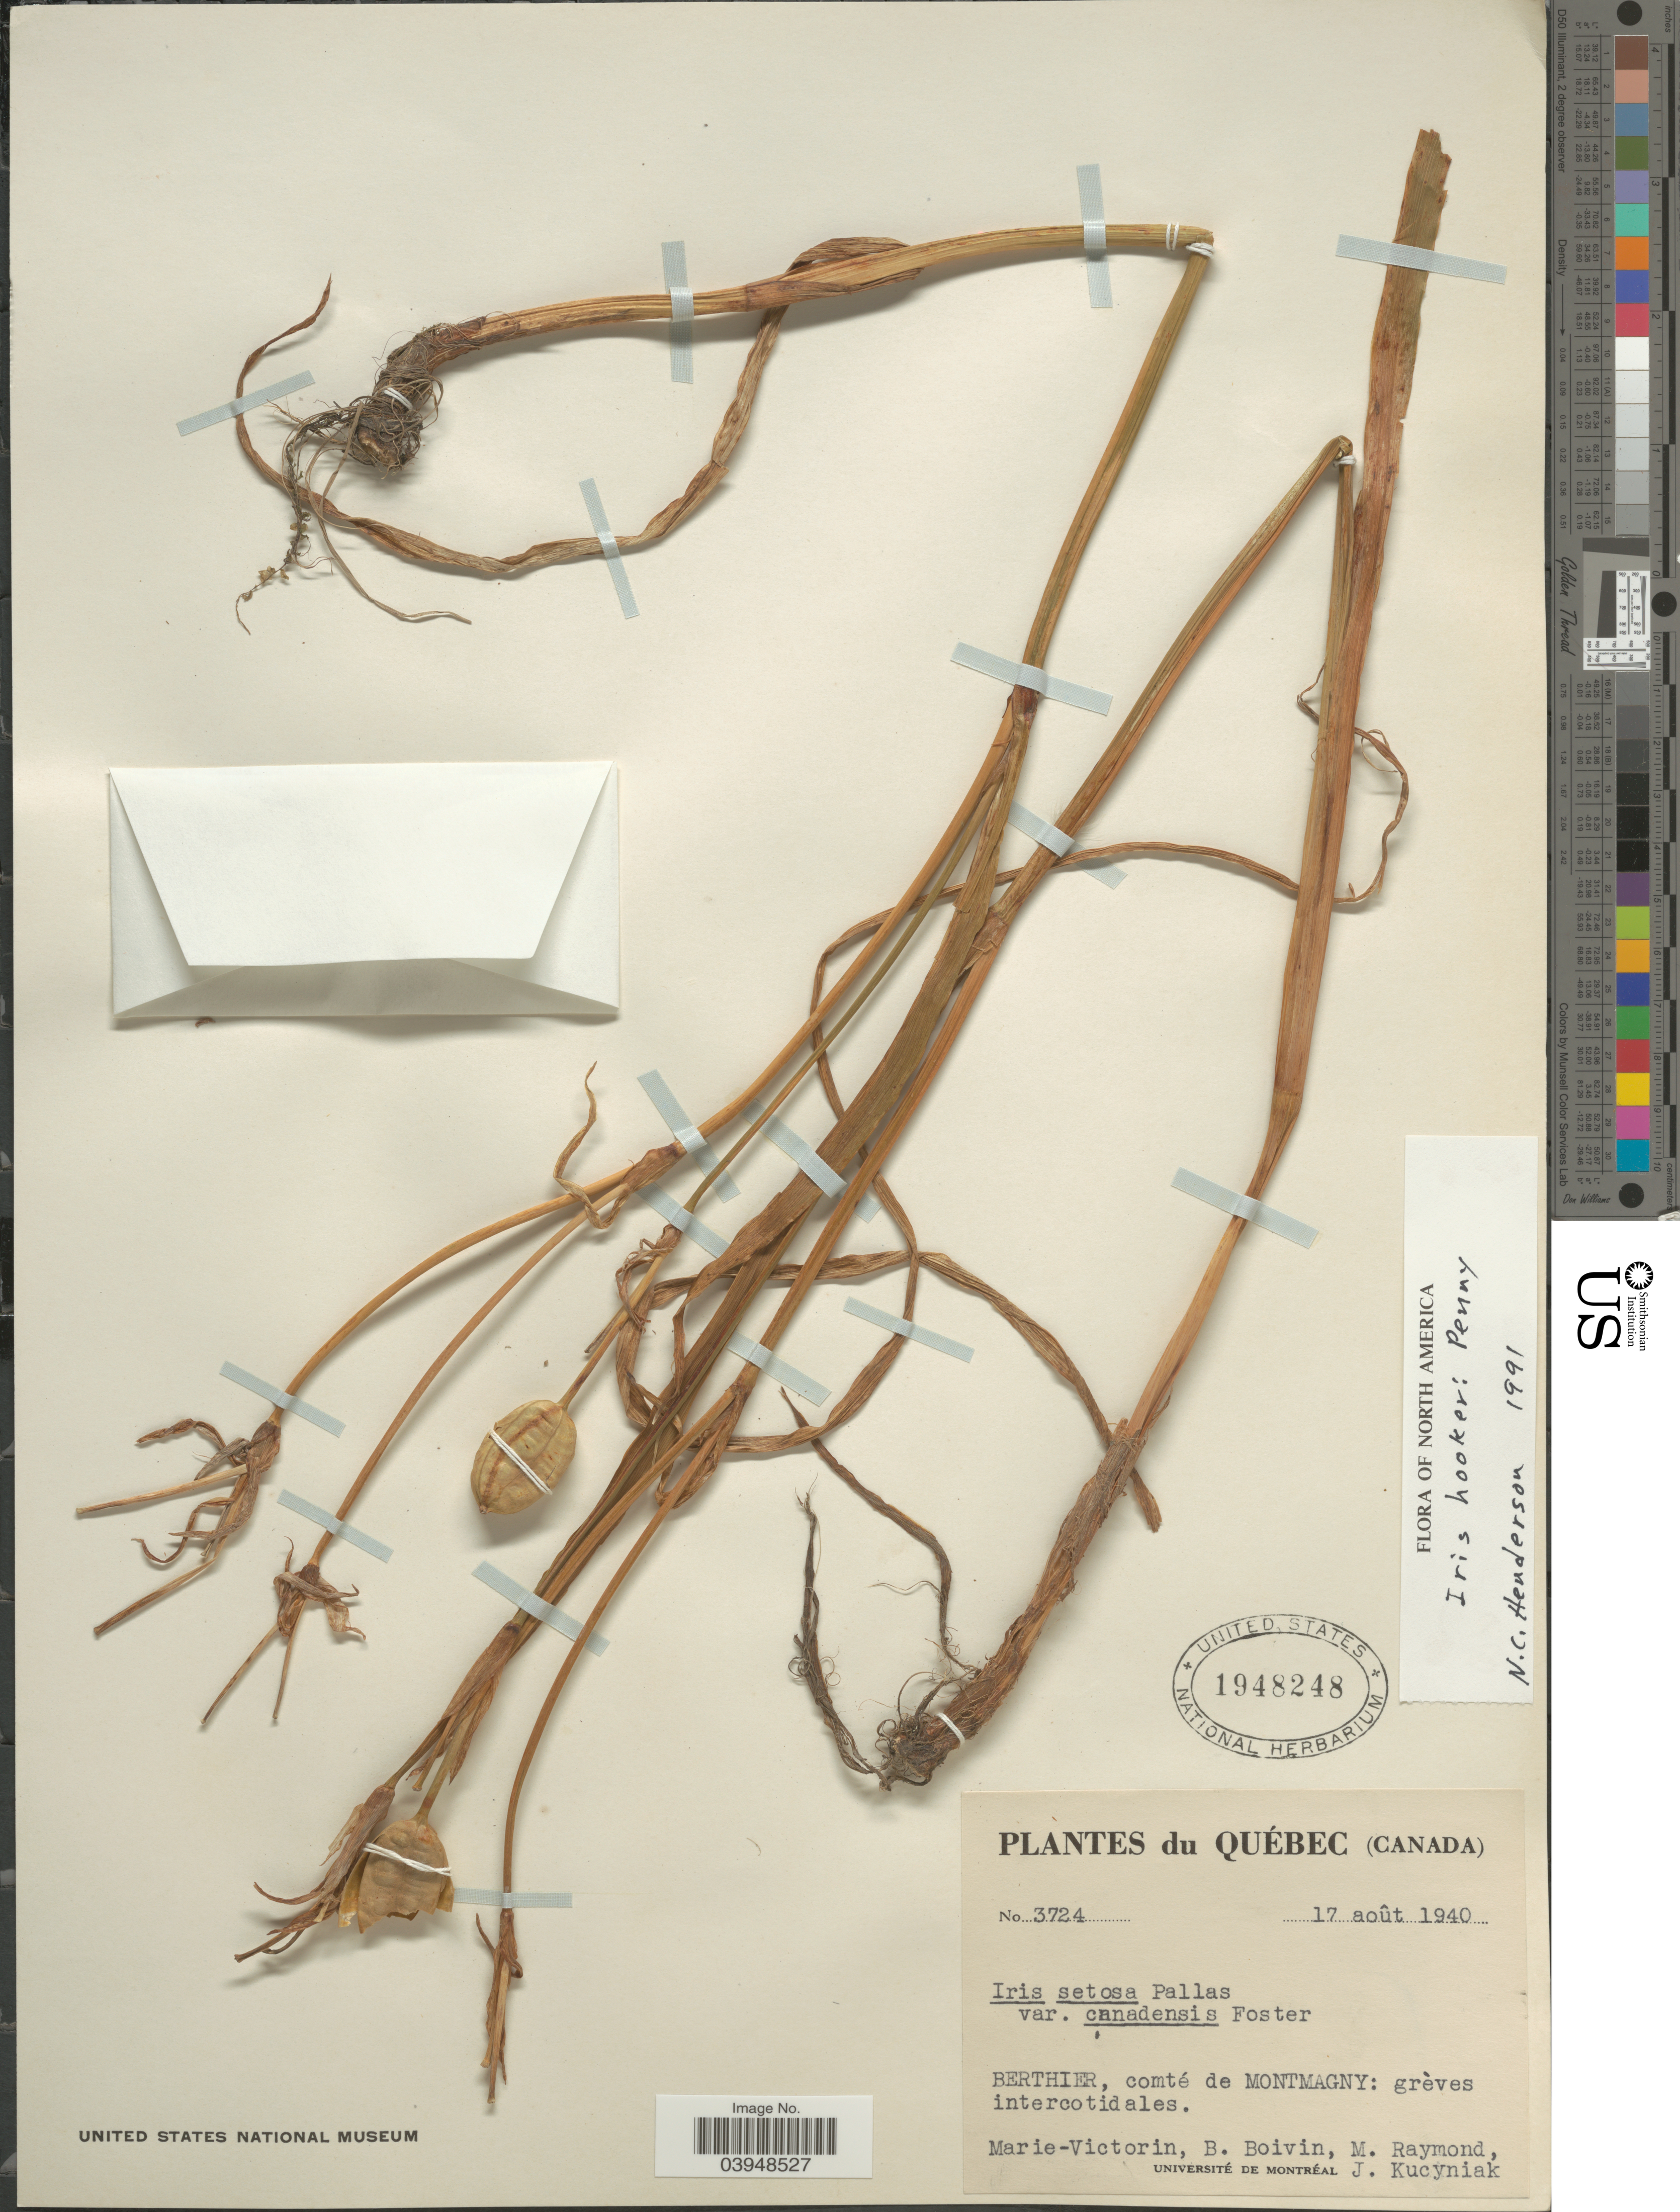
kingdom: Plantae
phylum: Tracheophyta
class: Liliopsida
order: Asparagales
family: Iridaceae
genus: Iris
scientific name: Iris hookeri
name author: Penny ex G. Don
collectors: -. Marie-Victorin, J. R. B. Boivin, M. Raymond & J. Kucyniak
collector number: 3724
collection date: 1940-08-17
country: Canada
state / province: Quebec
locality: Berthir, comté de Montmagny.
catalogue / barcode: US 1948248